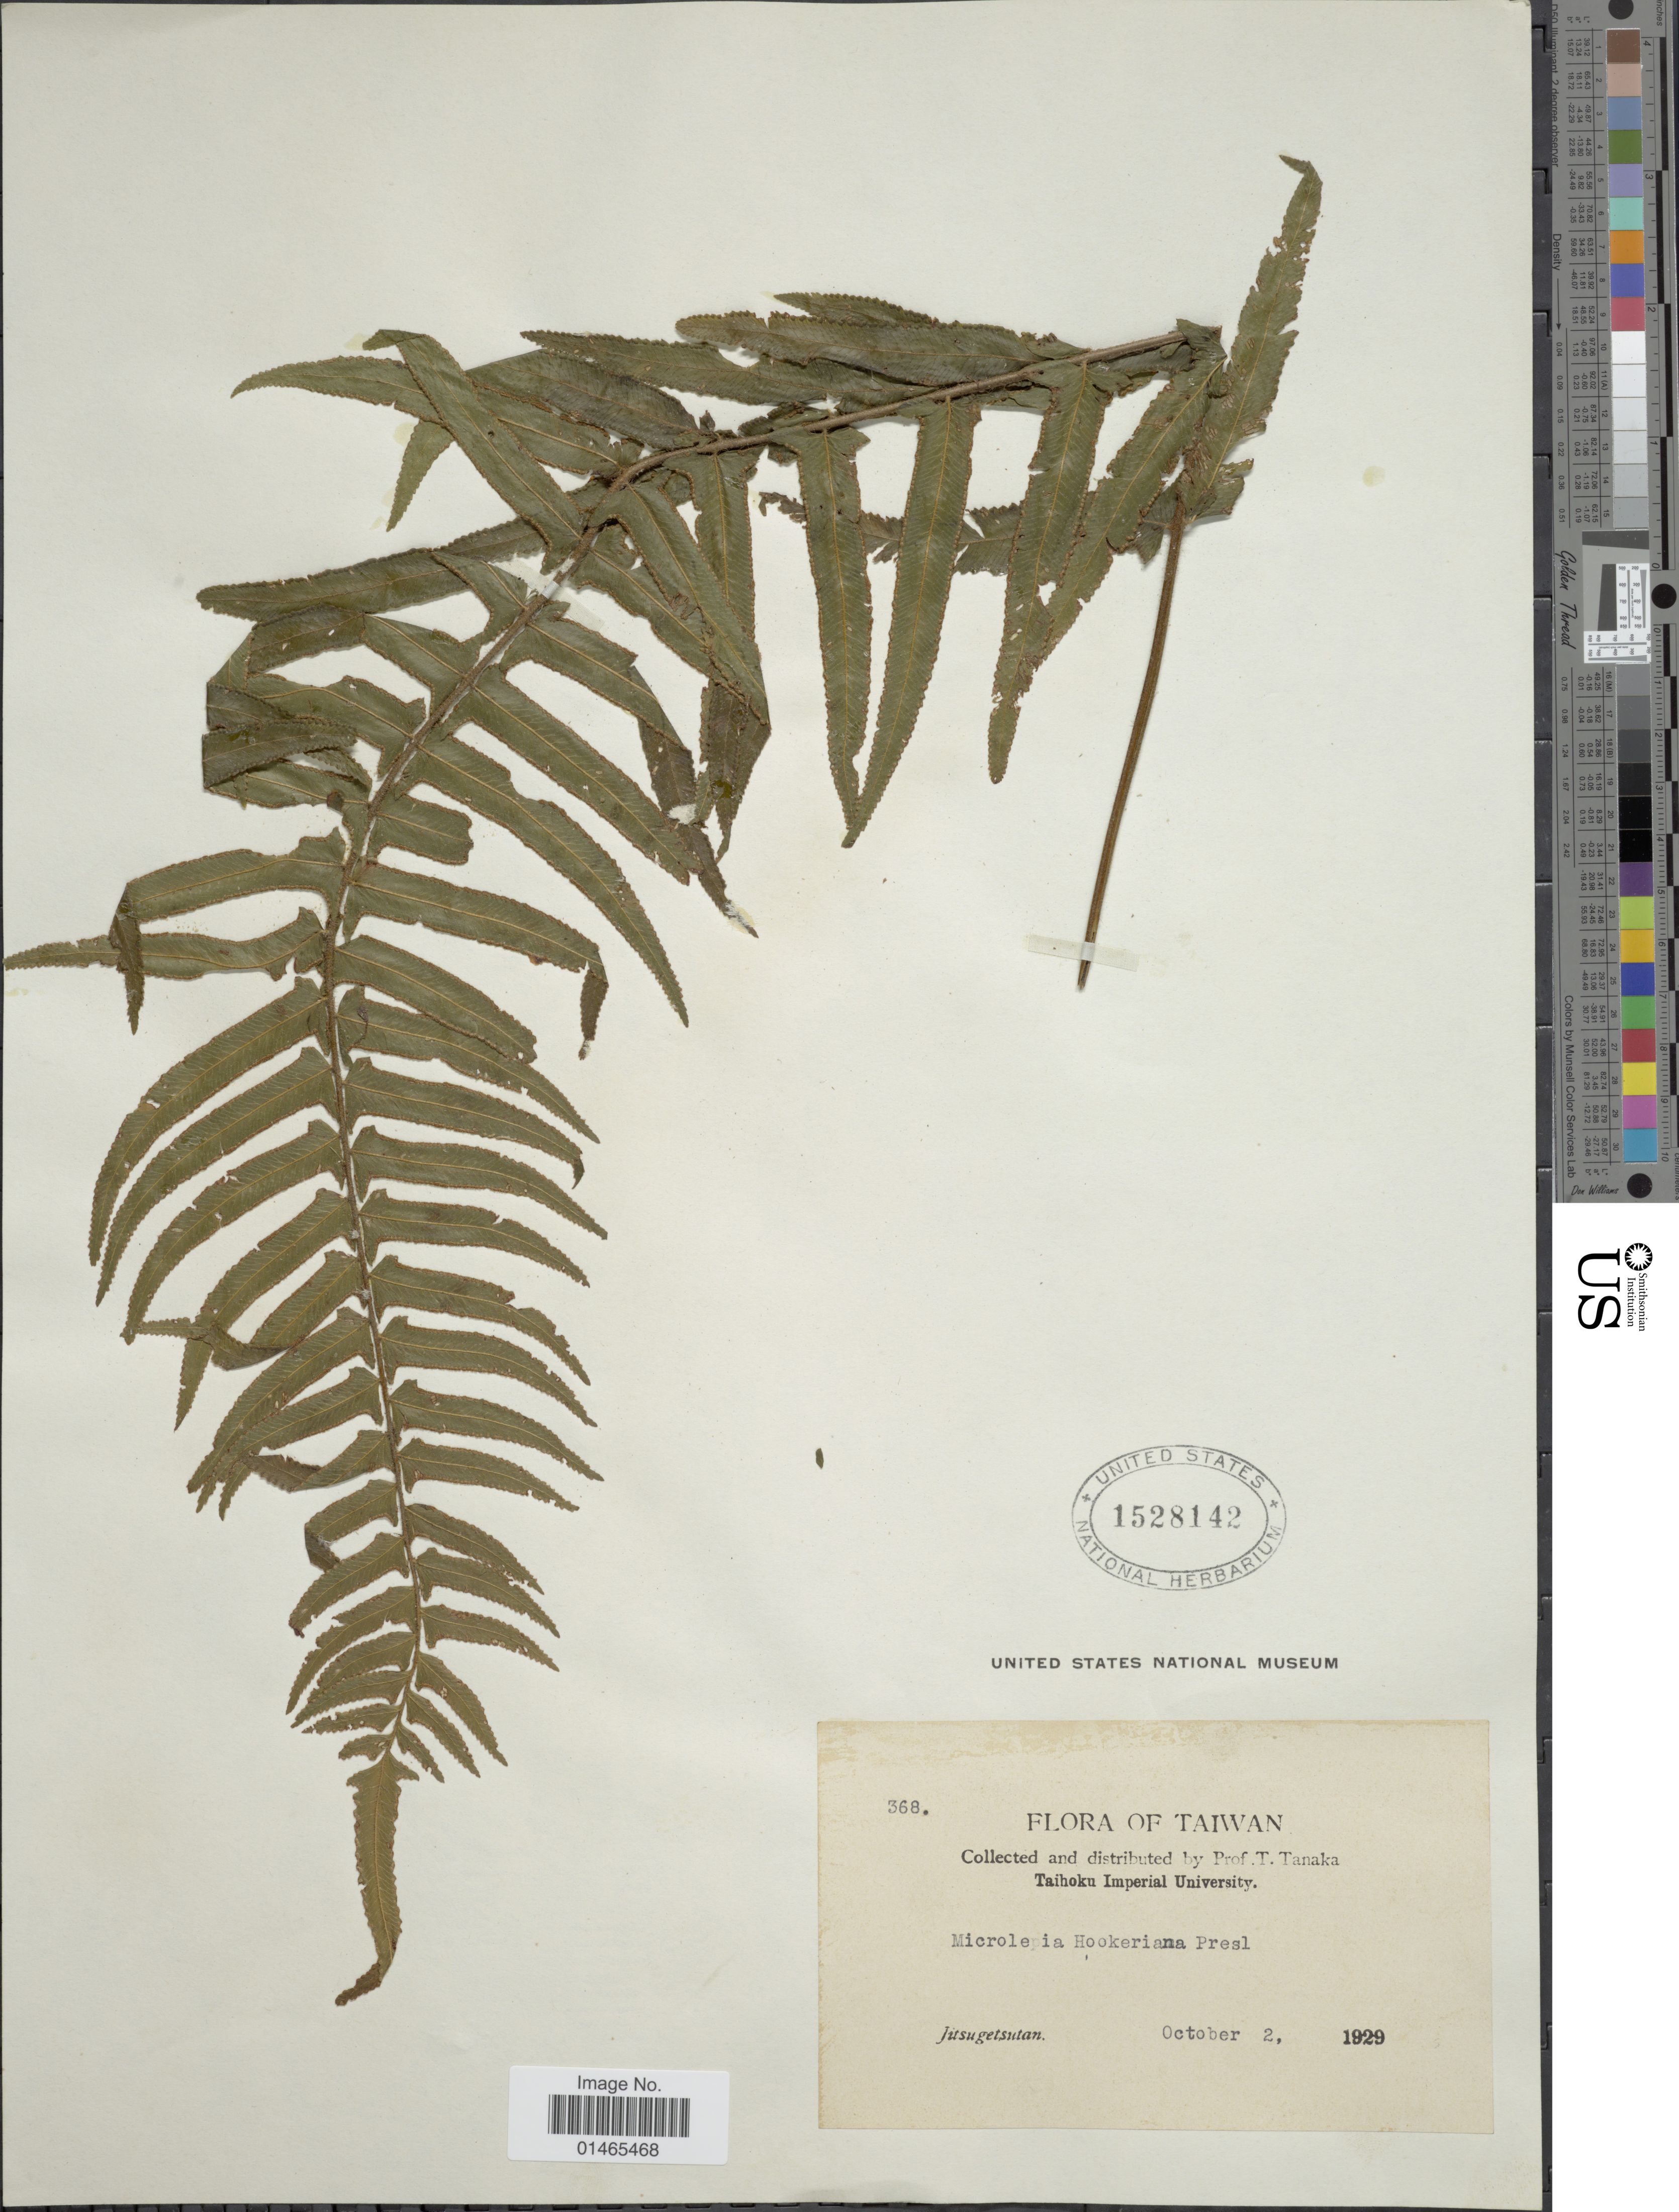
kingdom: Plantae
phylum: Tracheophyta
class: Polypodiopsida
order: Polypodiales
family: Dennstaedtiaceae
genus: Microlepia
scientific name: Microlepia hookeriana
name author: (Wall. ex Hook.) C. Presl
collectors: T. Tanaka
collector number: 368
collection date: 1929-10-02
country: Taiwan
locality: Taihoku, Imperial, Jitsugetsutan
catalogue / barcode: US 1528142